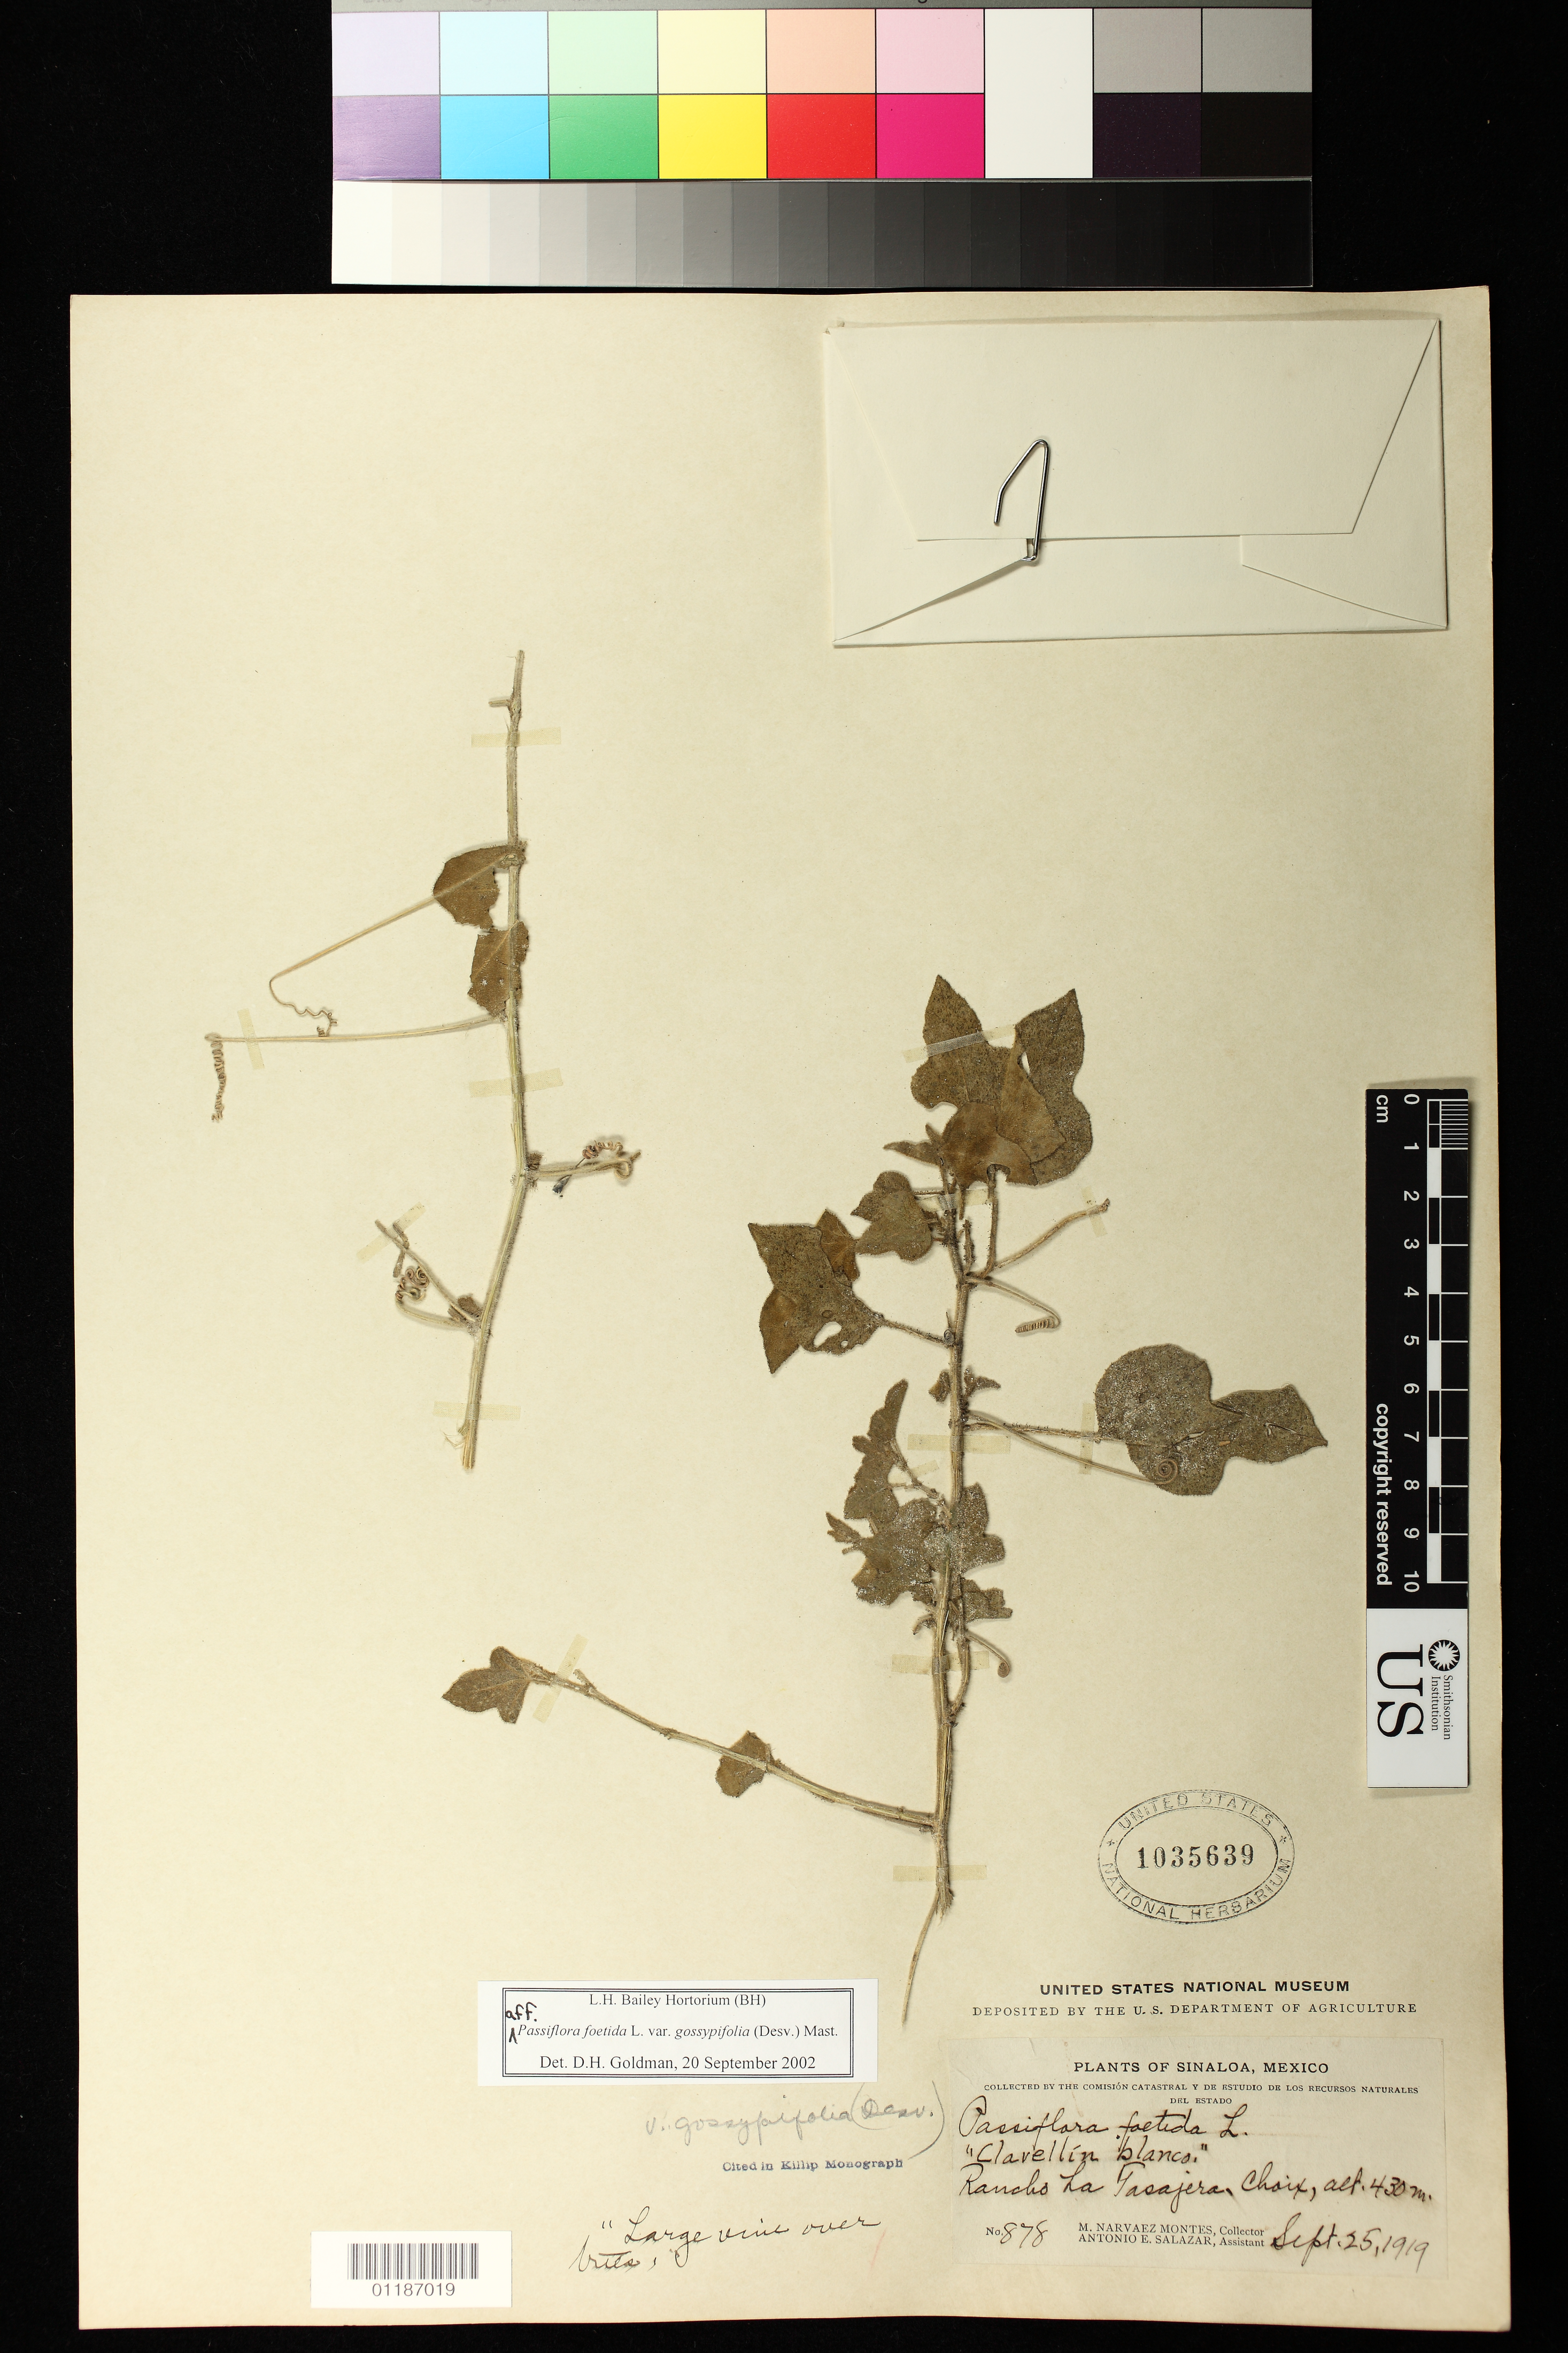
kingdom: Plantae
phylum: Tracheophyta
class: Magnoliopsida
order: Malpighiales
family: Passifloraceae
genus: Passiflora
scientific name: Passiflora foetida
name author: L.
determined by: Svoboda, Harlan T., (NA), US Department of Agriculture (UNITED STATES)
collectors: M. Narvaez-Montes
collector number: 878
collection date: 1919-09-25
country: Mexico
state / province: Sinaloa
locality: Rancho la Tasajera, Choix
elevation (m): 430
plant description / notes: Confirmed spelling Tasajera.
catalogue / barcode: US 1035639